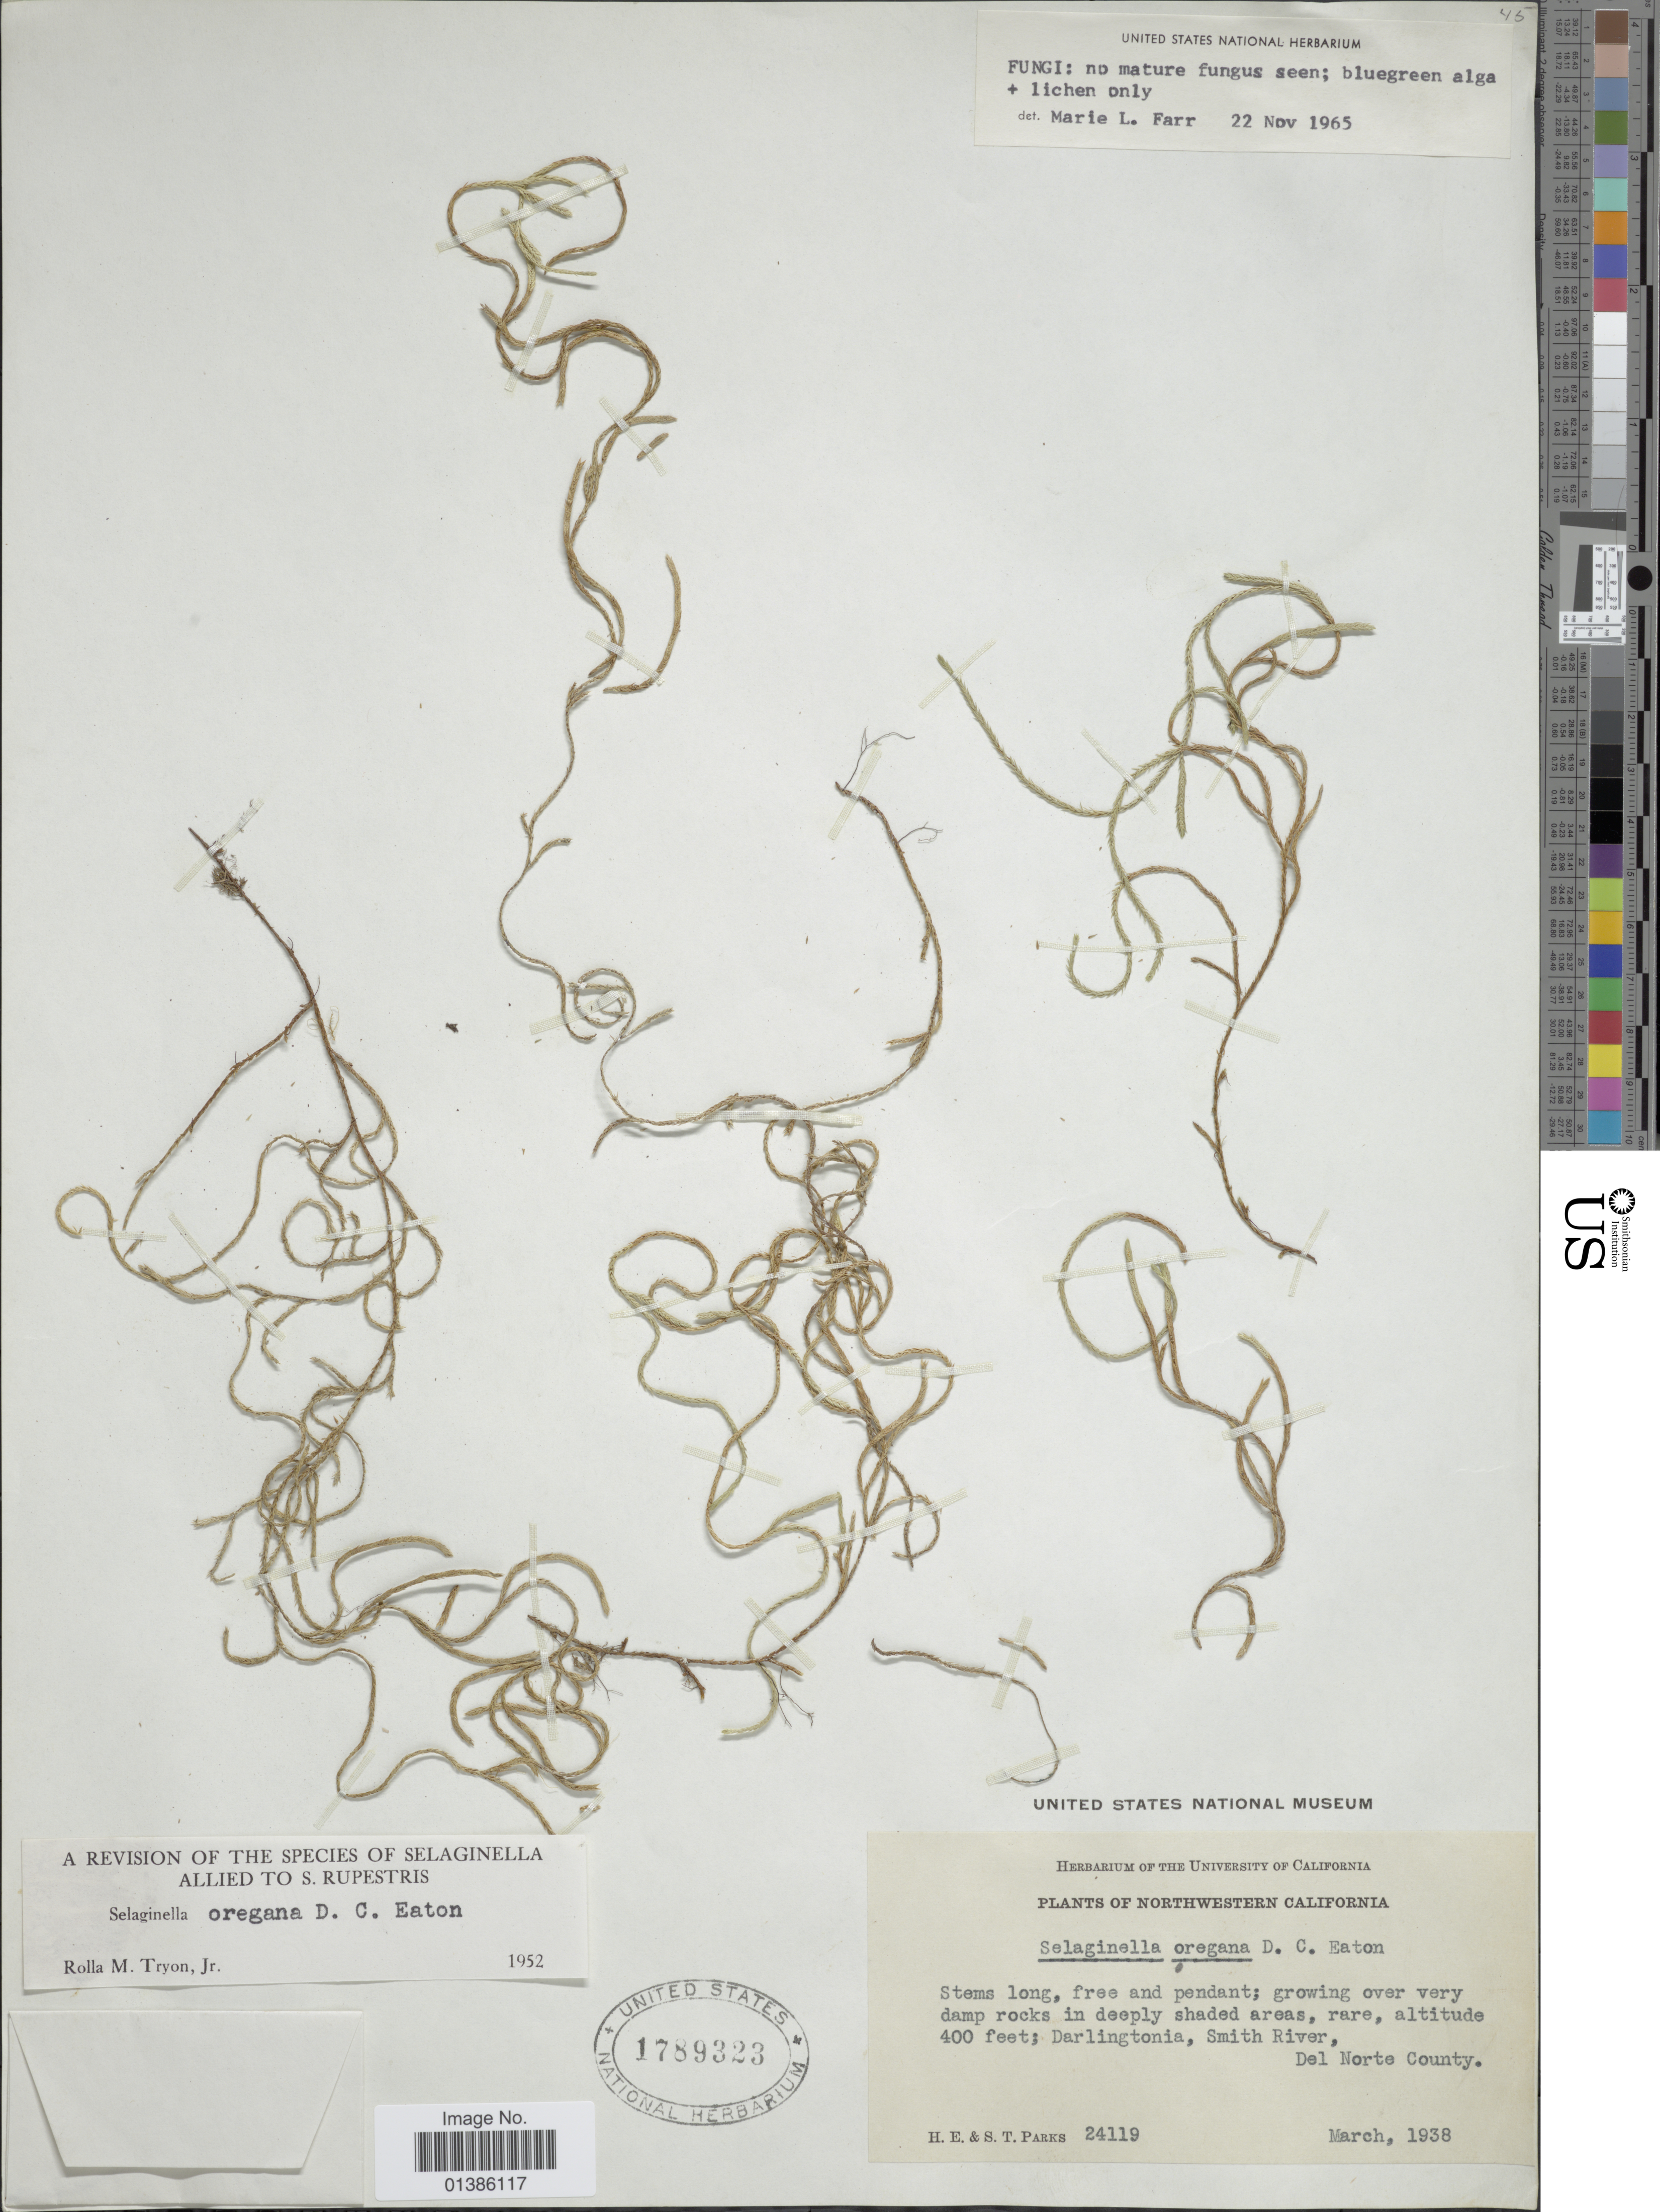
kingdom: Plantae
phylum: Tracheophyta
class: Lycopodiopsida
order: Selaginellales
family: Selaginellaceae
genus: Selaginella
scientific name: Selaginella oregana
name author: D.C. Eaton ex S. Watson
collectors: H. E. Parks & S. Parks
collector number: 24119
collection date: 1938-03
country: United States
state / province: California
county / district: Del Norte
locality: Northwestern California. Darlingtonia, Smith River, Del Norte County.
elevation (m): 122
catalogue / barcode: US 1789323